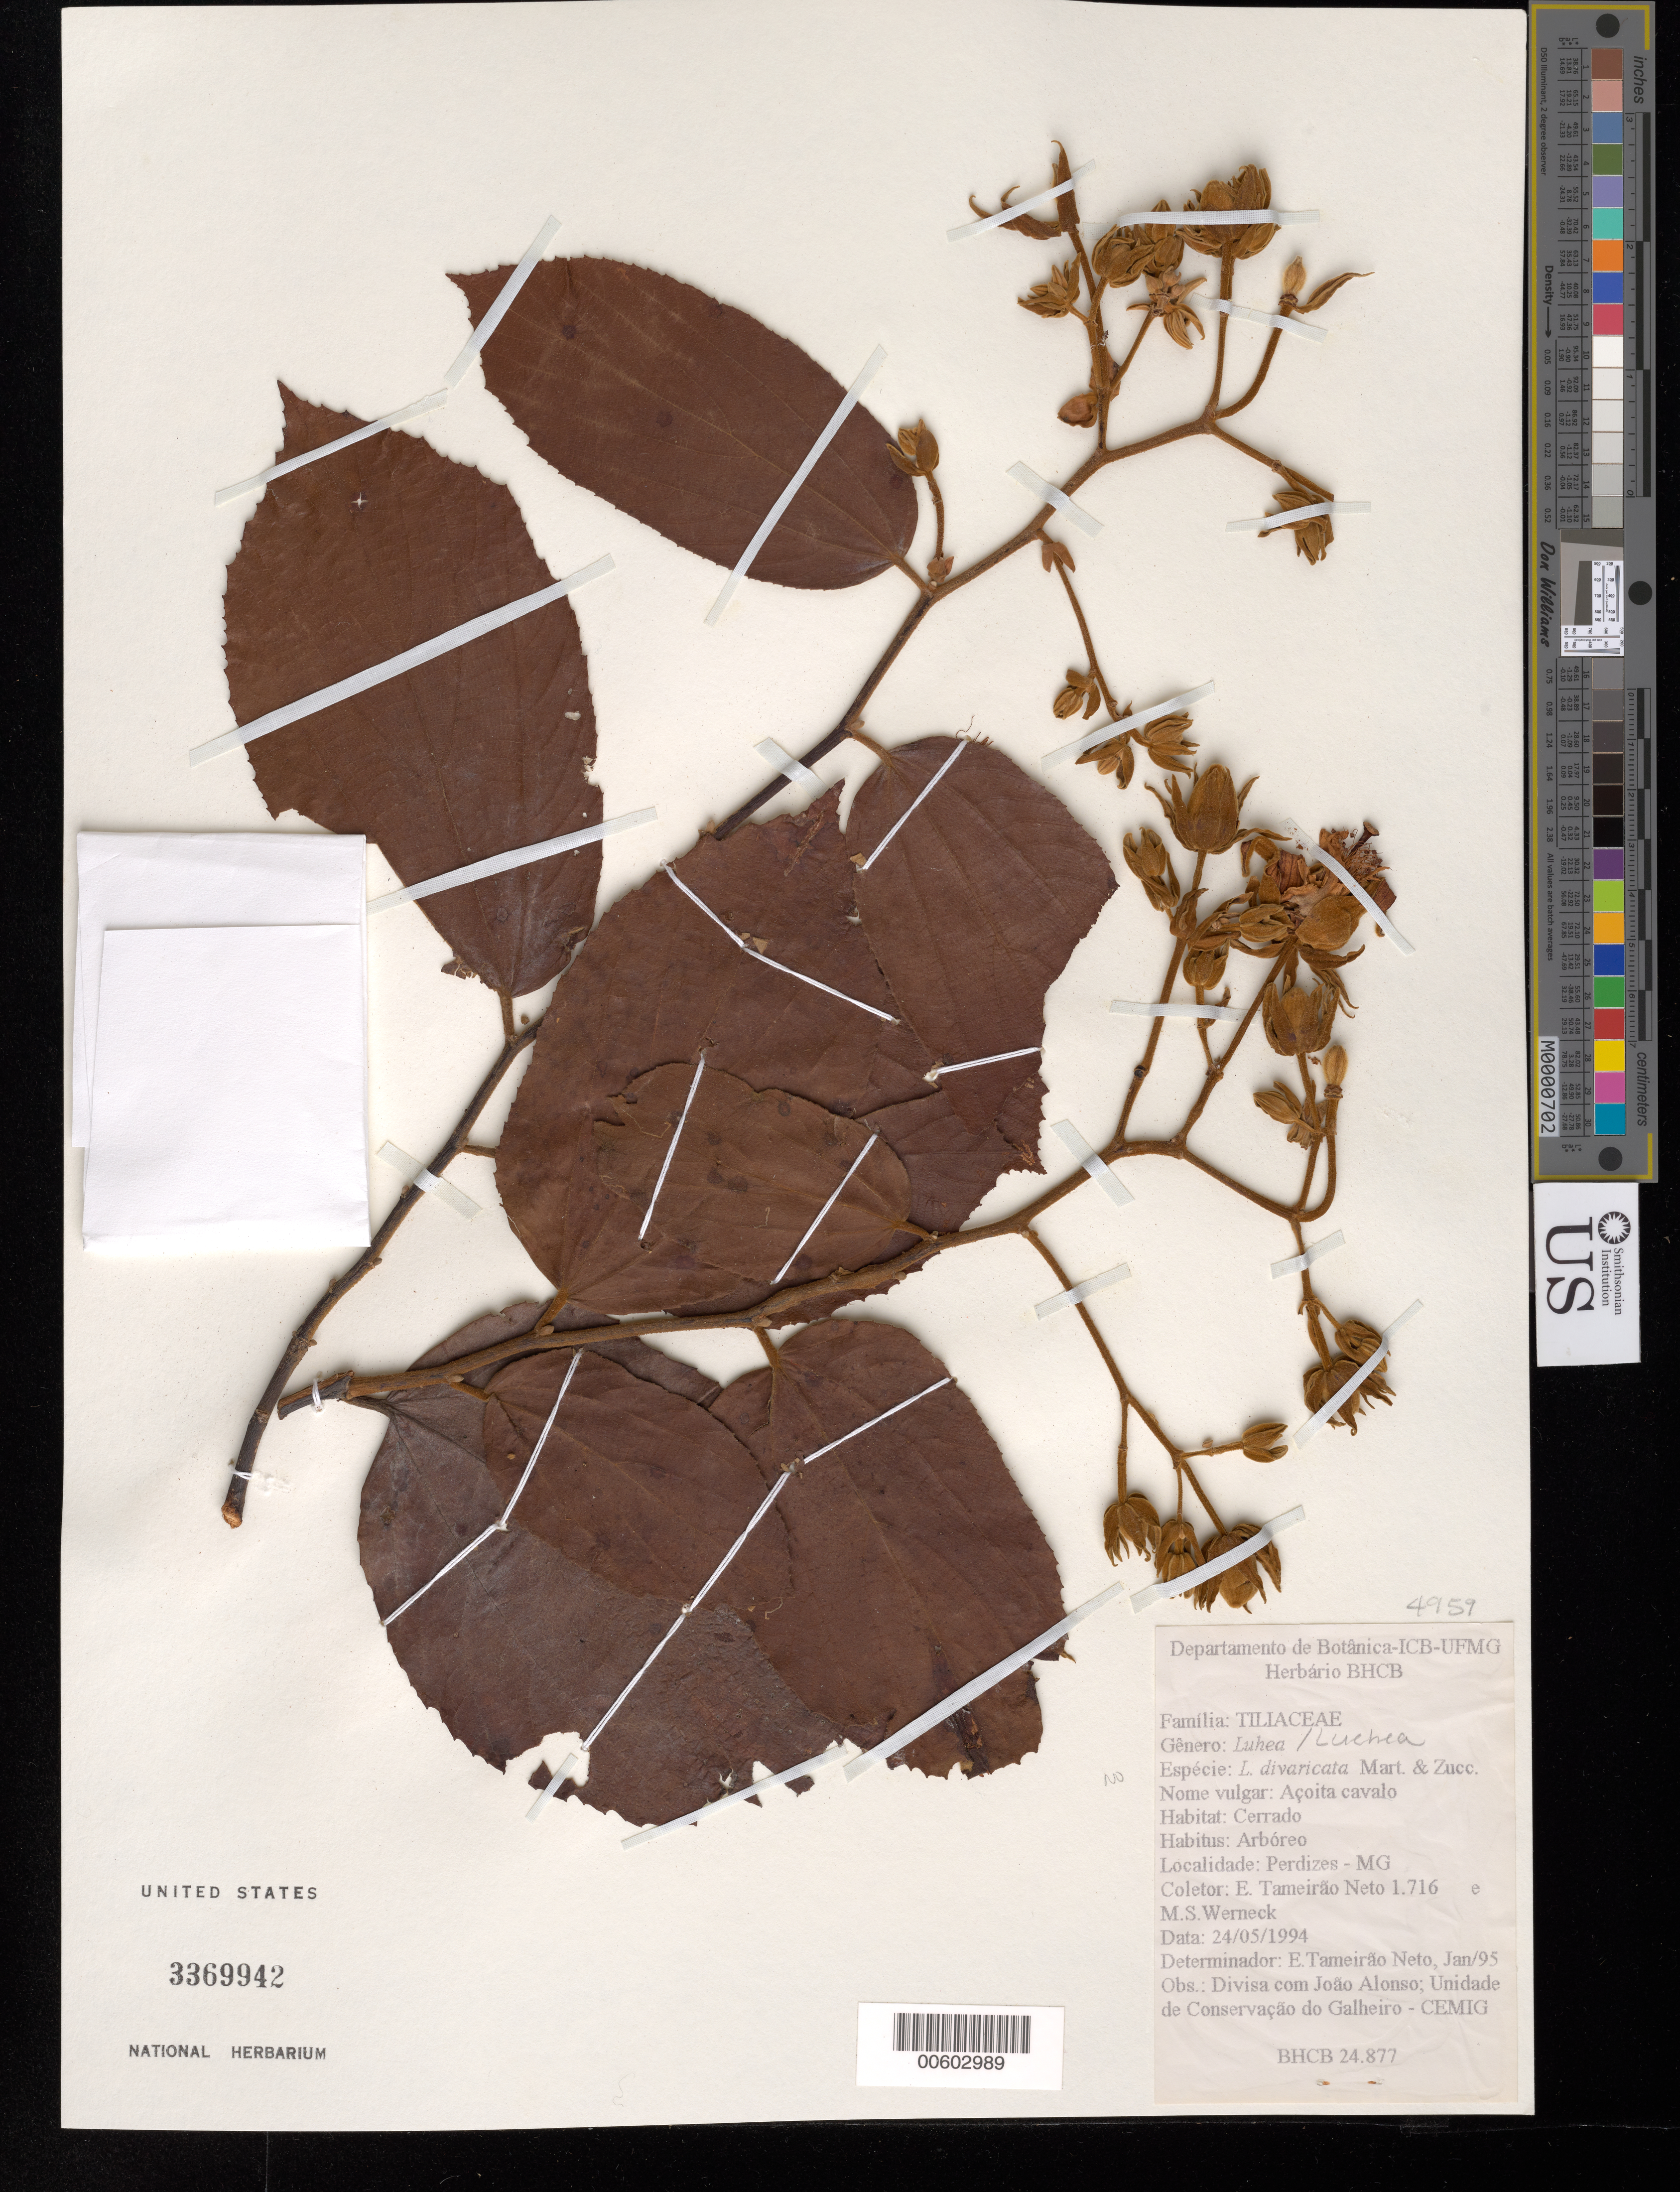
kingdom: Plantae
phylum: Tracheophyta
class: Magnoliopsida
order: Malvales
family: Malvaceae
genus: Luehea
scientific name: Luehea divaricata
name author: Mart.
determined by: Neto, E. Tameirao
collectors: E. Neto & M. Werneck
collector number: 1716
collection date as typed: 24 May 1994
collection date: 1994-05-24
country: Brazil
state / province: Minas Gerais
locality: Perdizes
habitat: Cerrado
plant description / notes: Common name: Açoita cavalo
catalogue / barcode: US 3369942